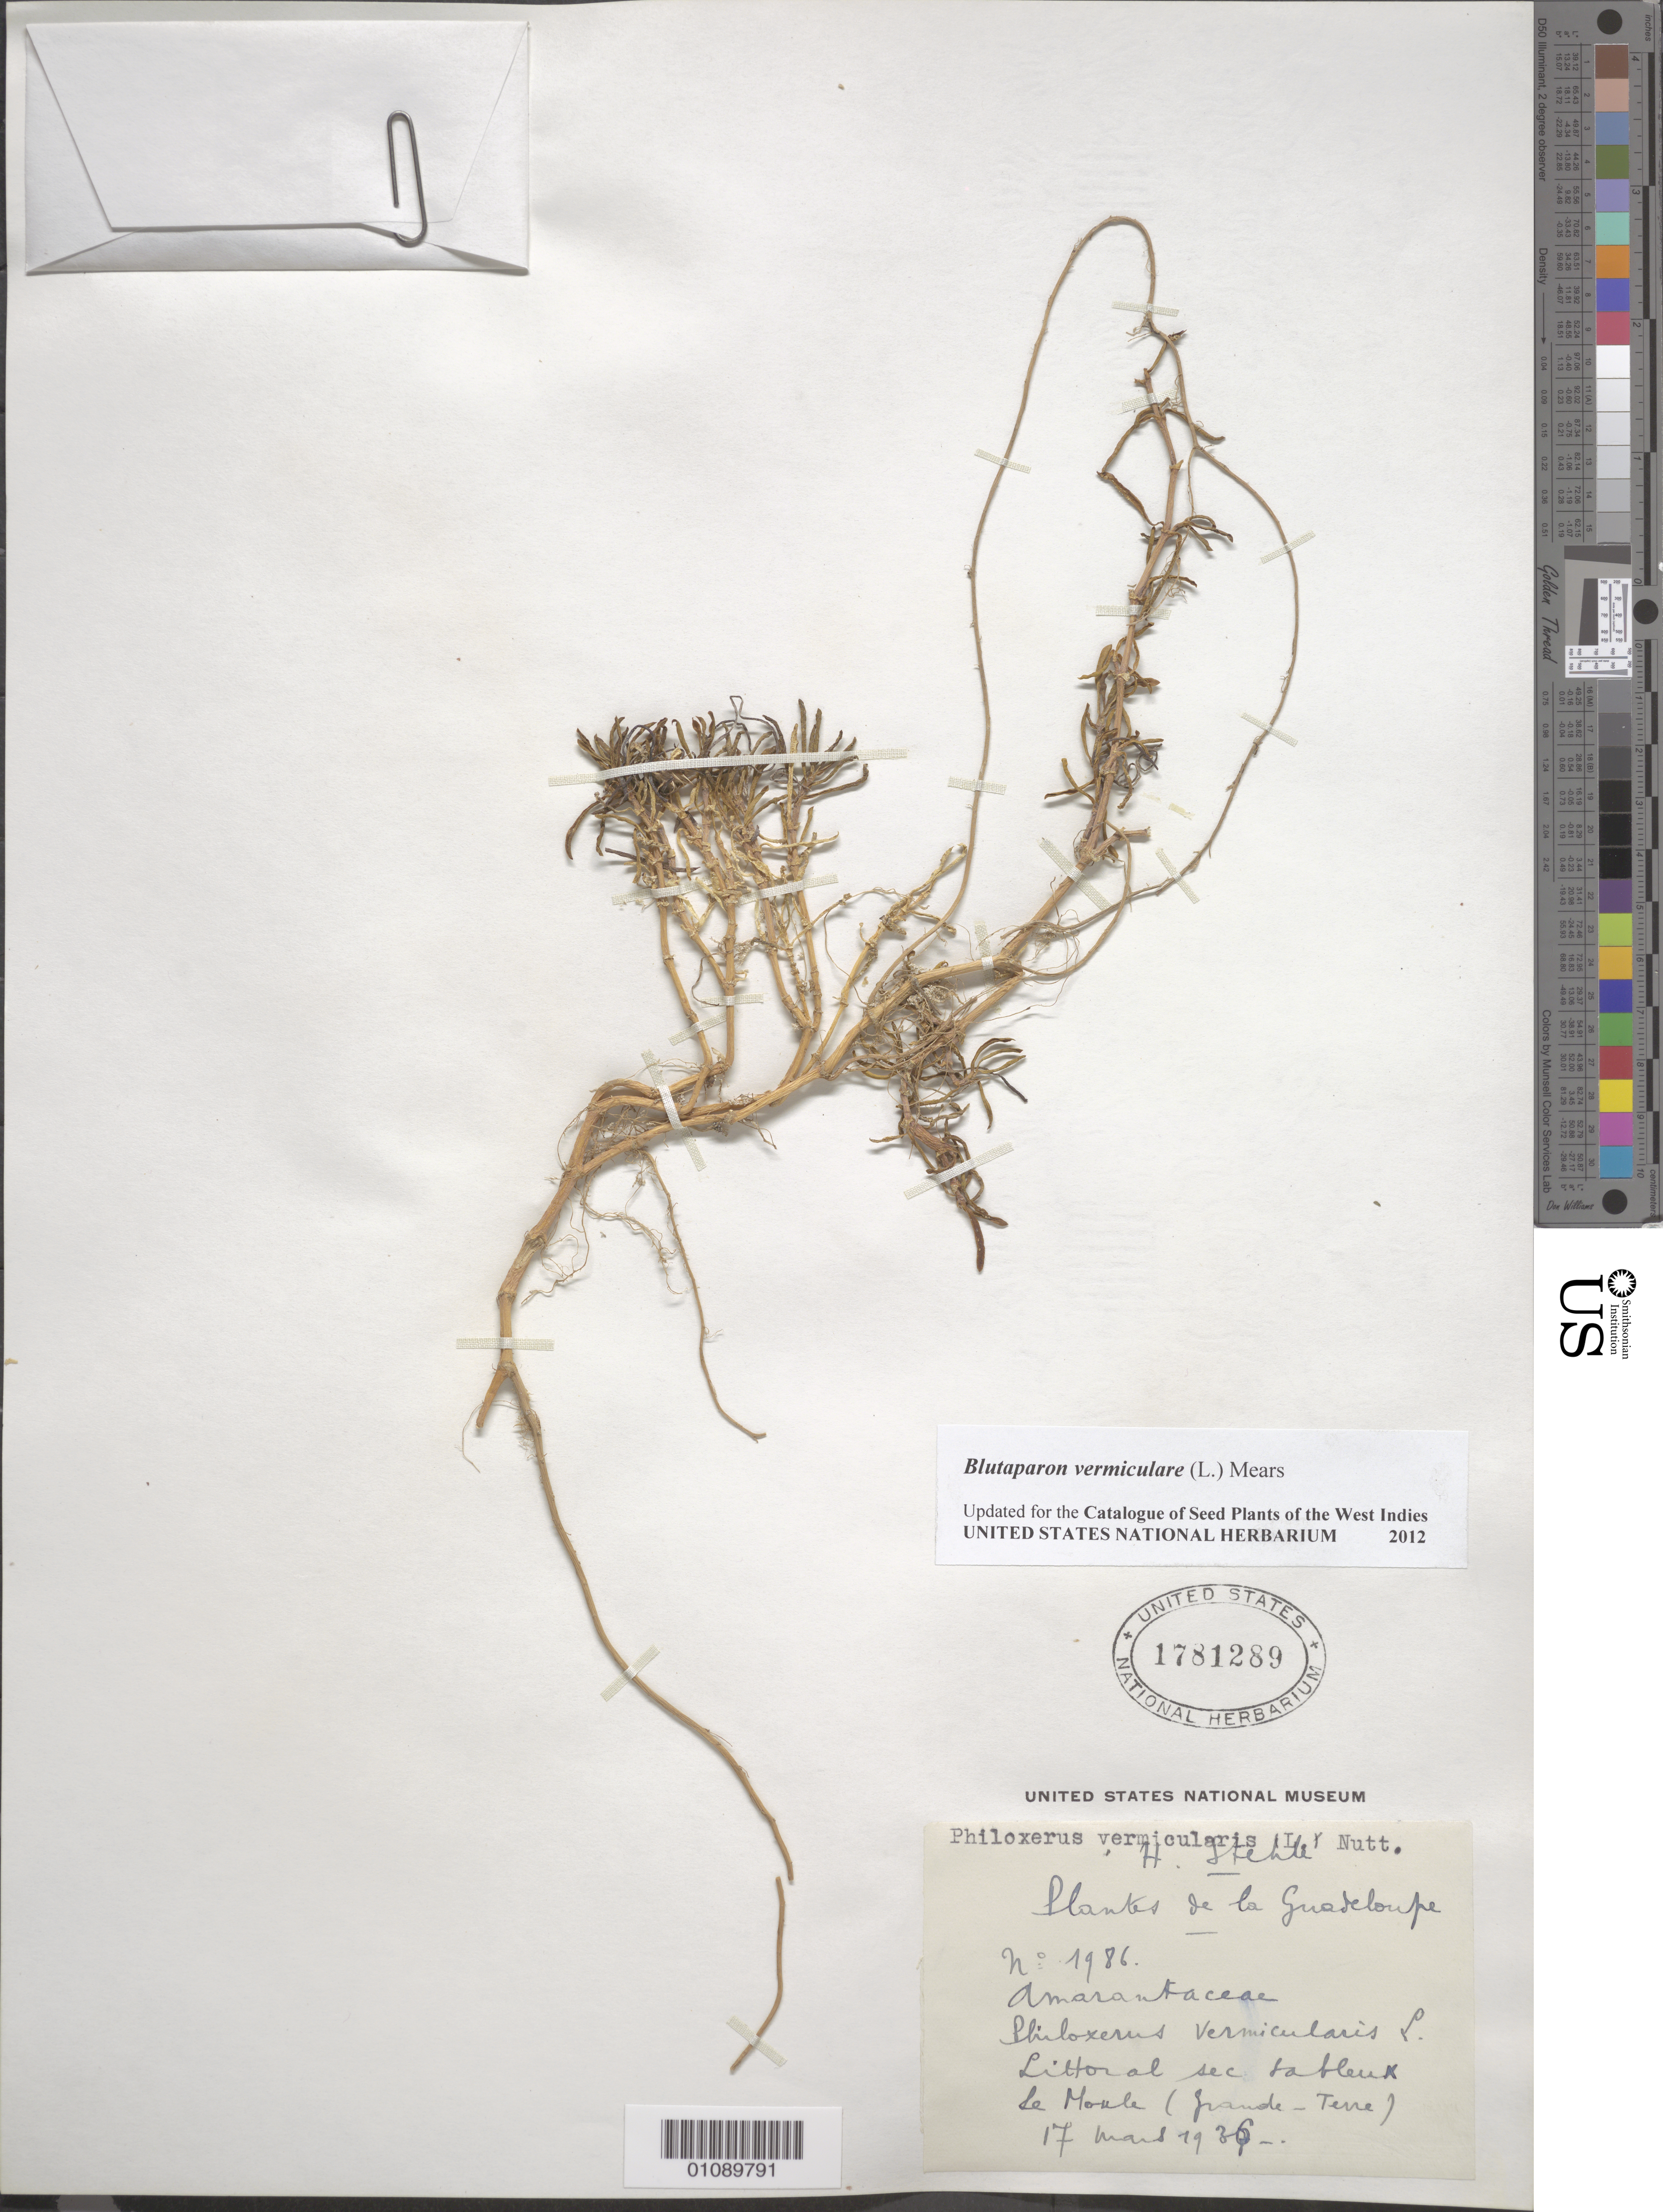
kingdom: Plantae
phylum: Tracheophyta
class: Magnoliopsida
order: Caryophyllales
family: Amaranthaceae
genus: Gomphrena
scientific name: Gomphrena vermicularis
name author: L.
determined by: Strong, Mark T., (BOT), Smithsonian Institution - National Museum of Natural History (UNITED STATES)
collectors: H. Stehlé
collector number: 1986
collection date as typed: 17 Mar 1936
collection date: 1936-03-17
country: Guadeloupe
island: Grande Terre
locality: Le Moule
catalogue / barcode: US 1781289